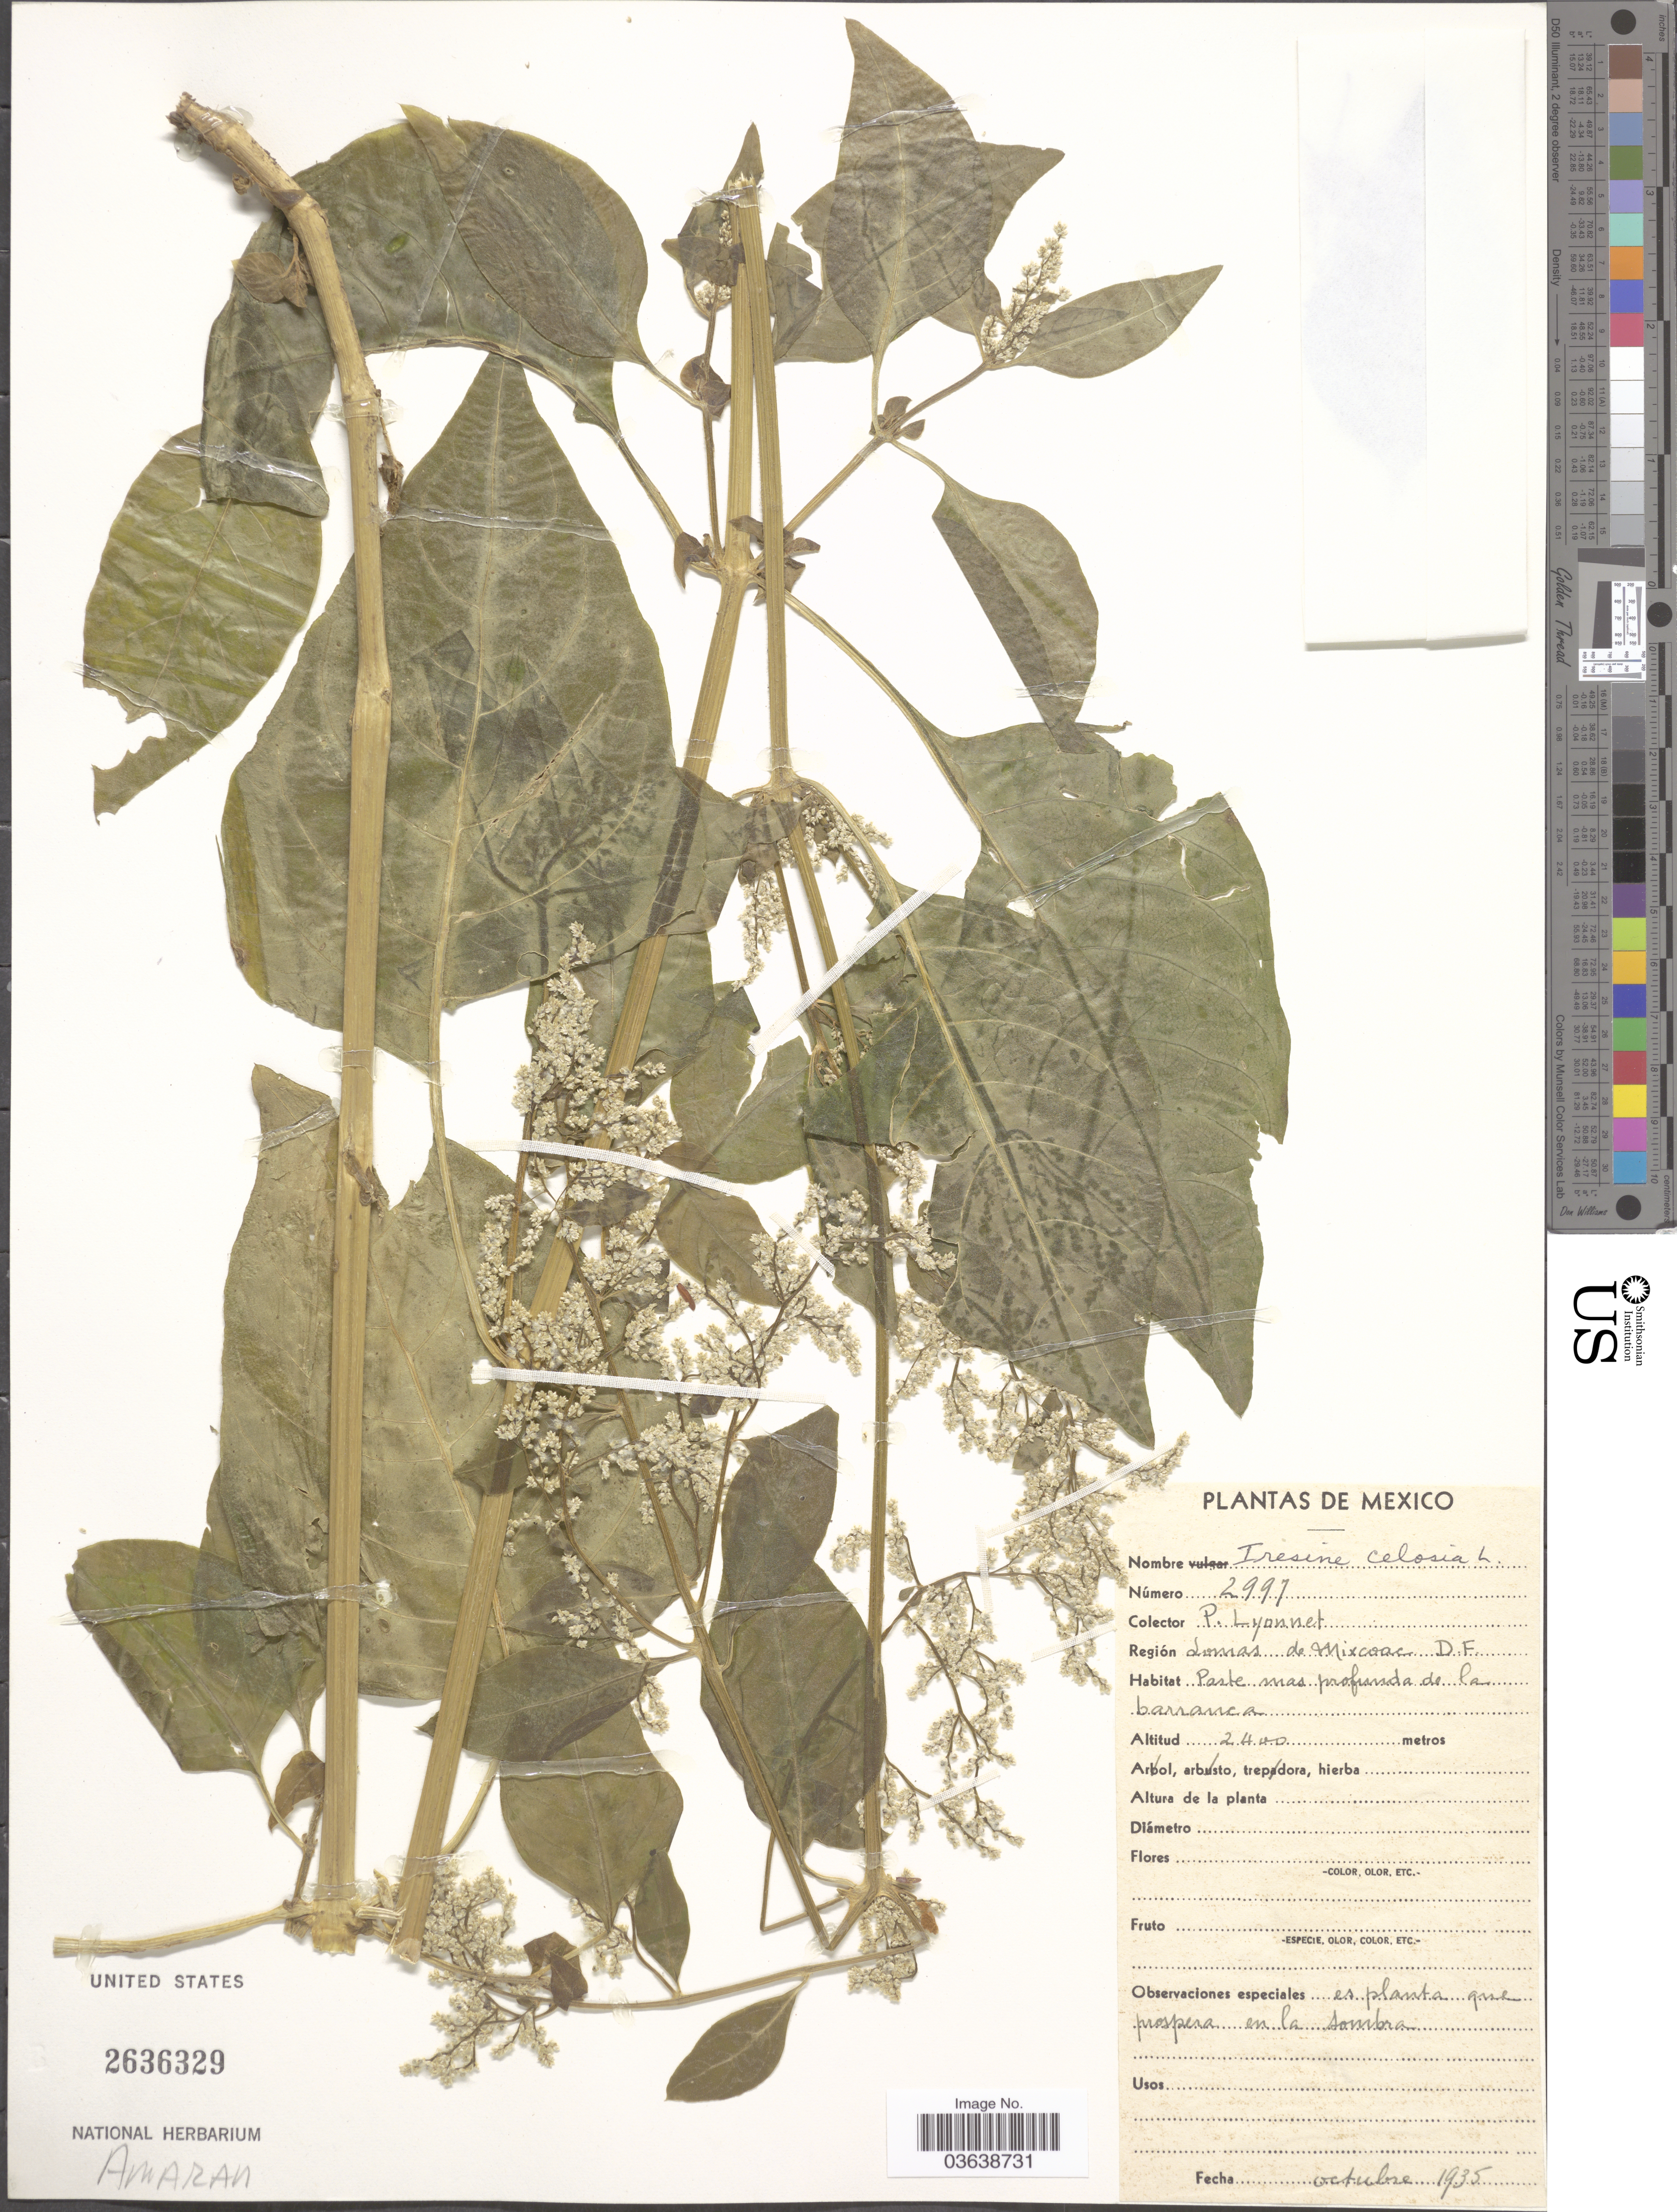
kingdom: Plantae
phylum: Tracheophyta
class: Magnoliopsida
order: Caryophyllales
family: Amaranthaceae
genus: Iresine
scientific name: Iresine celosia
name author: L.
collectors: P. Lyonnet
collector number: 2997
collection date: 1935-10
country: Mexico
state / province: Distrito Federal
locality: Región Lomas de Mixcoac.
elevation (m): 2400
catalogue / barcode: US 2636329